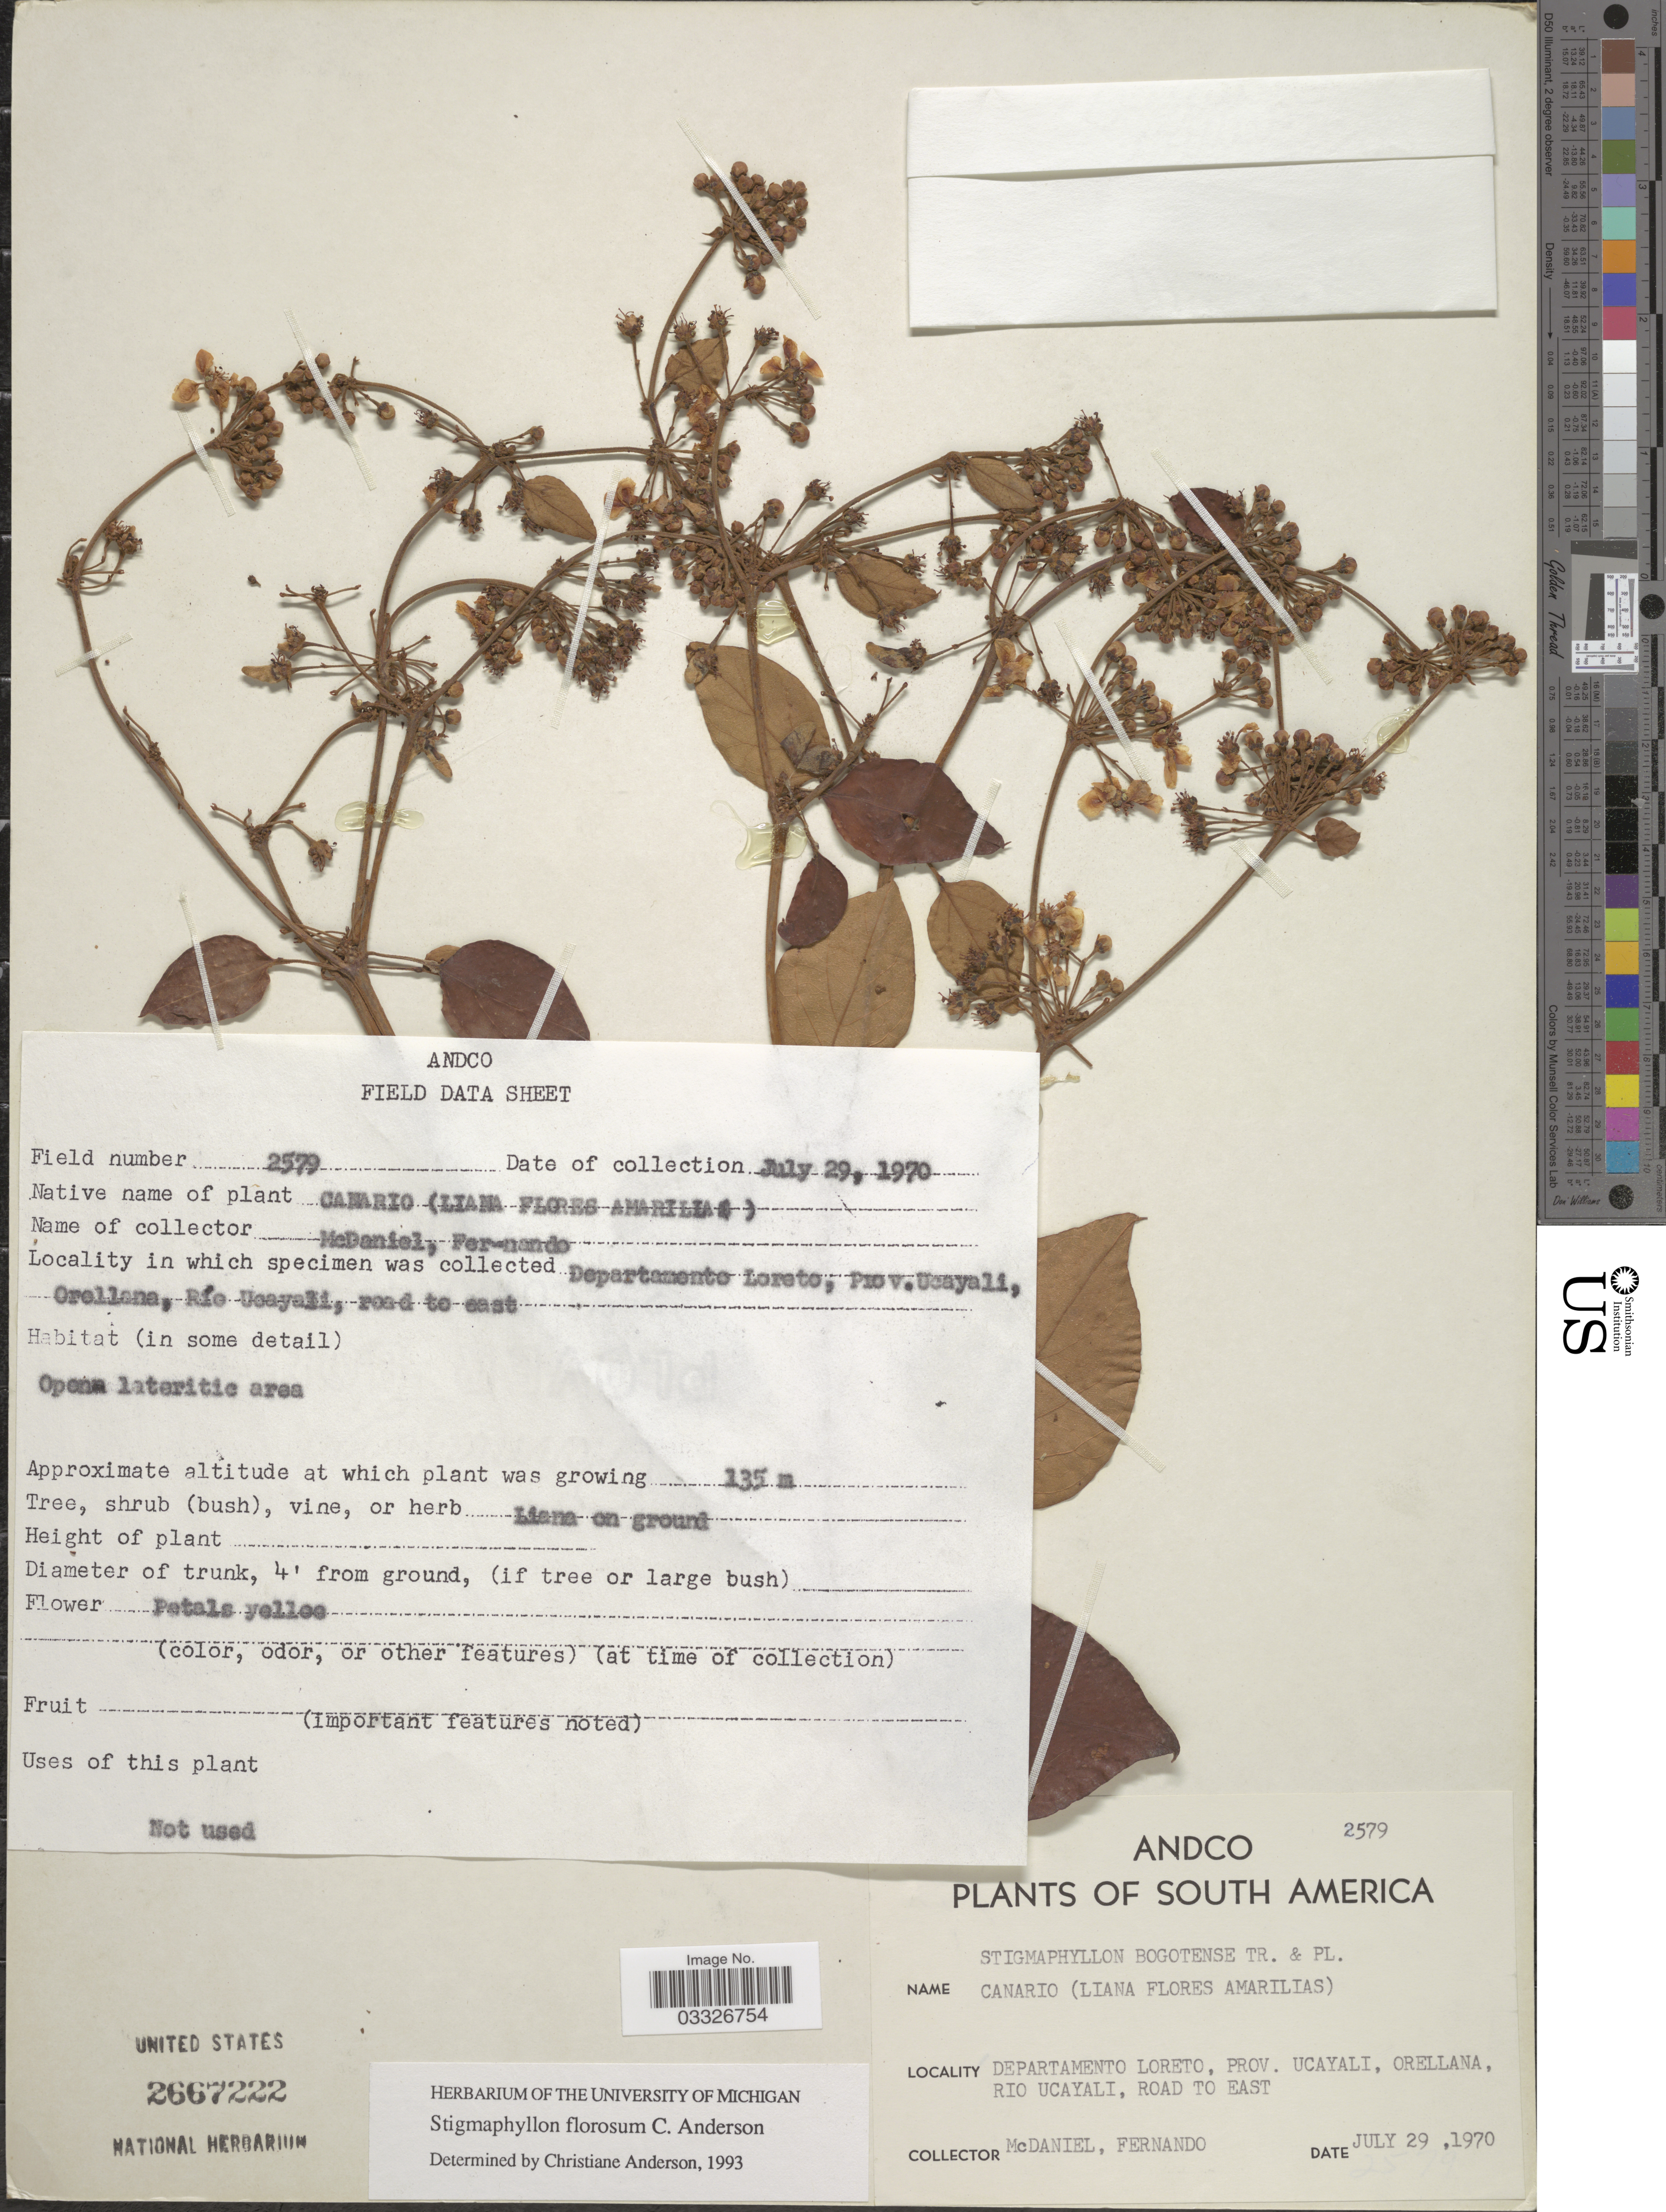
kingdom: Plantae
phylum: Tracheophyta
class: Magnoliopsida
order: Malpighiales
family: Malpighiaceae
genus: Stigmaphyllon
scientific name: Stigmaphyllon florosum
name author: C.E. Anderson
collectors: -- McDaniel & -- Fernando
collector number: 2579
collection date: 1970-07-29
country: Peru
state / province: Ucayali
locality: Departamento Loreto. Orellana, Rio Ucayali, road to east.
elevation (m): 135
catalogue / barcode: US 2667222